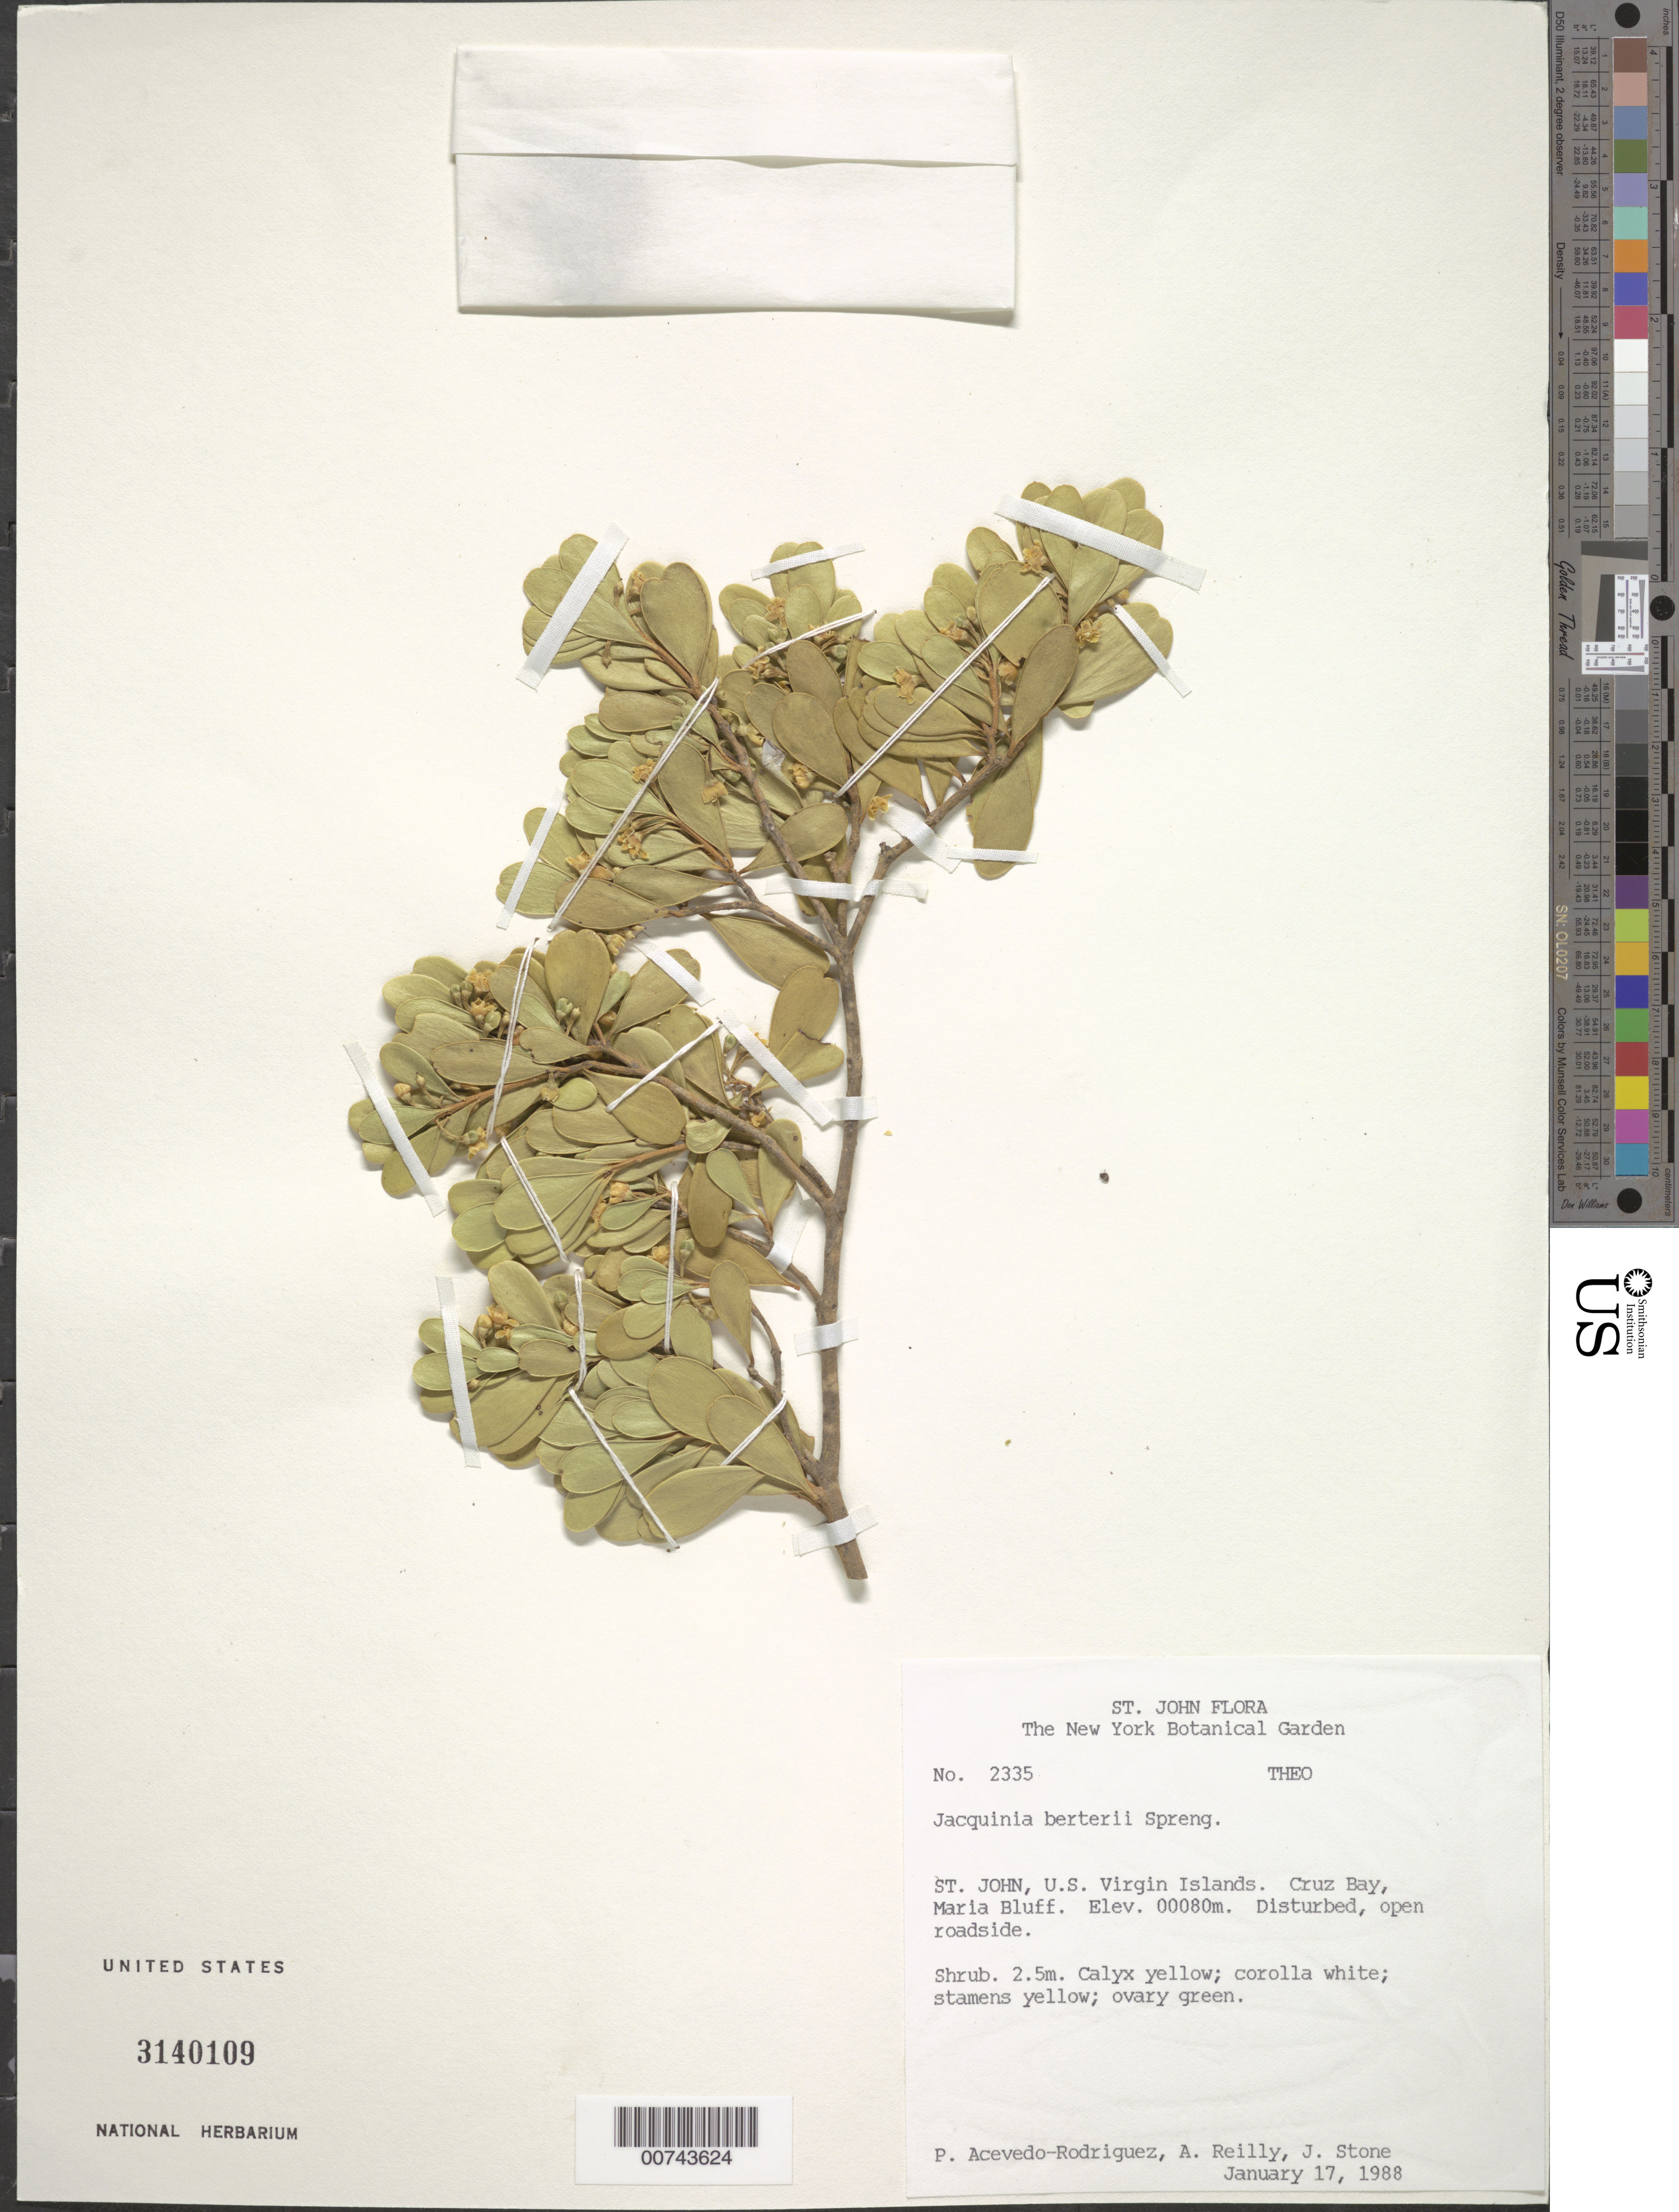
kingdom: Plantae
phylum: Tracheophyta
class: Magnoliopsida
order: Ericales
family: Primulaceae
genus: Jacquinia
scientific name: Jacquinia berteroi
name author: Spreng.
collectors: P. Acevedo-Rodr., A. Reilly & J. Stone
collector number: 2335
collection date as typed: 17 Jan 1988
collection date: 1988-01-17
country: U.S. Virgin Islands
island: St. John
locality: Cruz Bay Quarter; Maria Bluff.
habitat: Disturbed, open roadside.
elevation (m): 80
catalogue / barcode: US 3140109